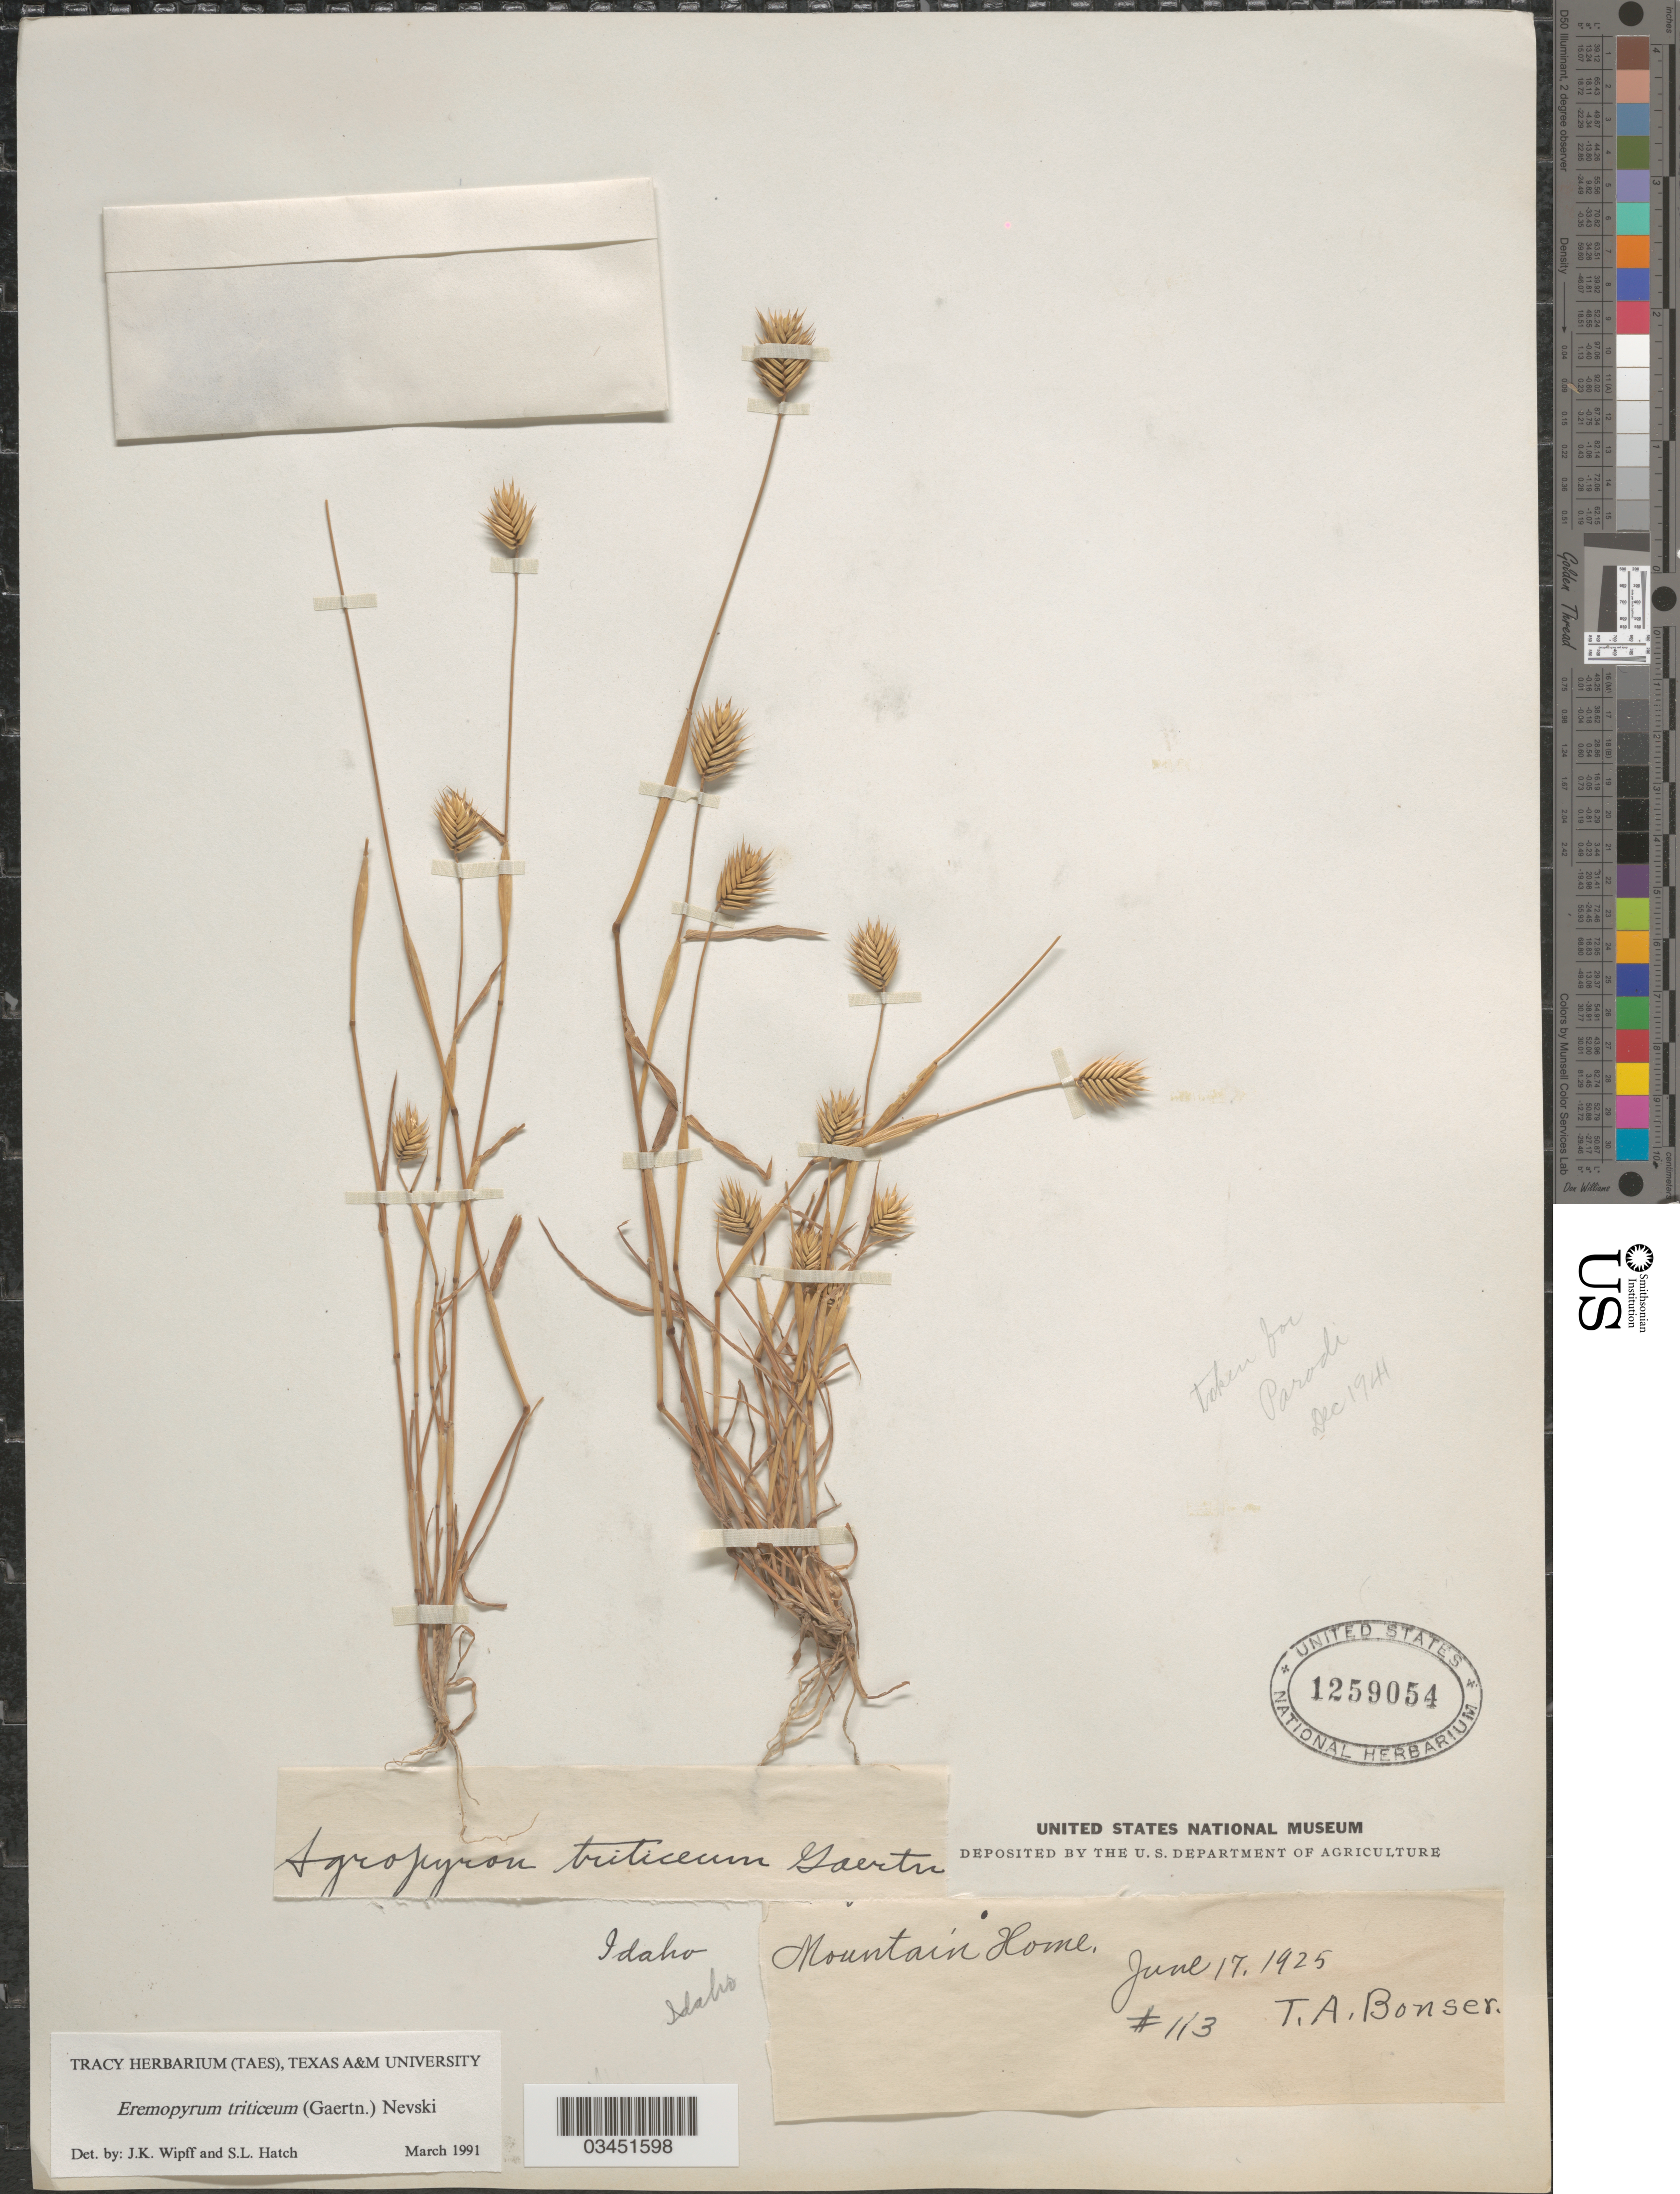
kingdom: Plantae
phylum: Tracheophyta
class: Liliopsida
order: Poales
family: Poaceae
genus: Eremopyrum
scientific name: Eremopyrum triticeum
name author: (Gaertn.) Nevski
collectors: T. Bonser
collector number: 113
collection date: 1925-06-17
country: United States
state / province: Idaho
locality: Mountain Home.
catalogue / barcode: US 1259054